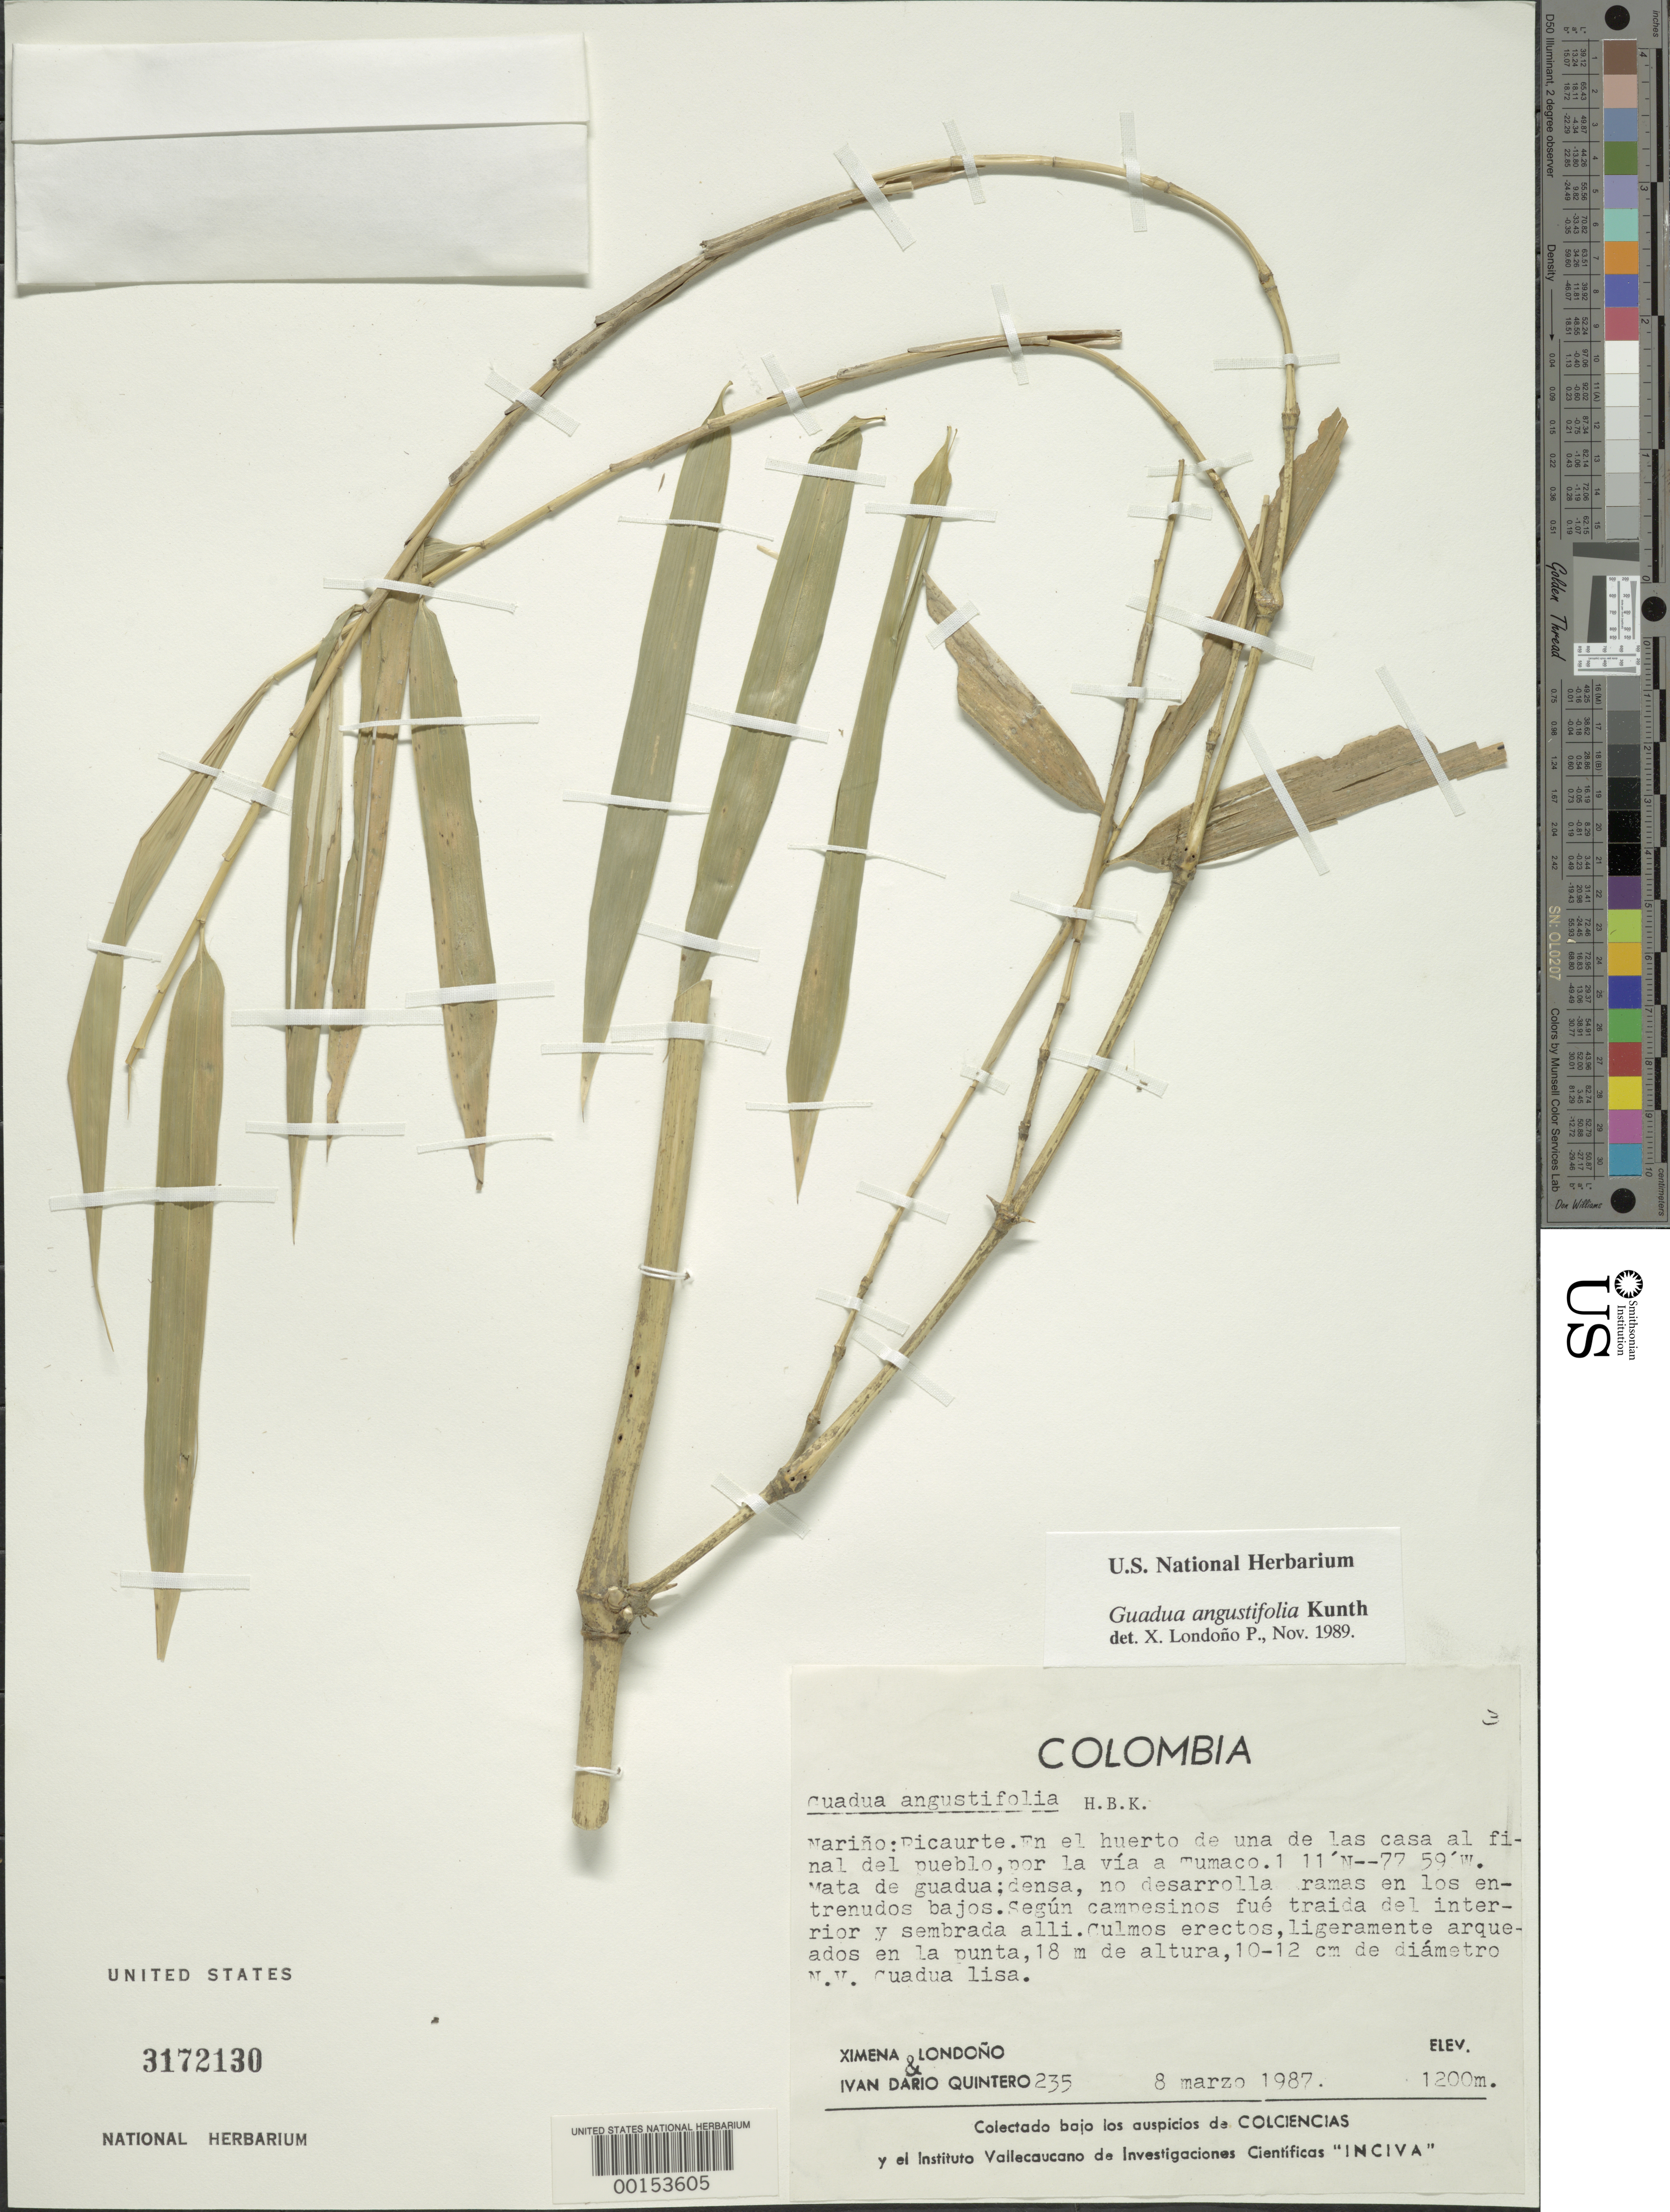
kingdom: Plantae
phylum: Tracheophyta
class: Liliopsida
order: Poales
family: Poaceae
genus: Guadua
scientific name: Guadua angustifolia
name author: Kunth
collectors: X. Londoño & I. Quintero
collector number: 235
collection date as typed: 08 Mar 1987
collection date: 1987-03-08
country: Colombia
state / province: Nariño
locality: Picaurte, garden of house on end of town, on route to Tumaco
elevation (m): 1200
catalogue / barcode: US 3172130